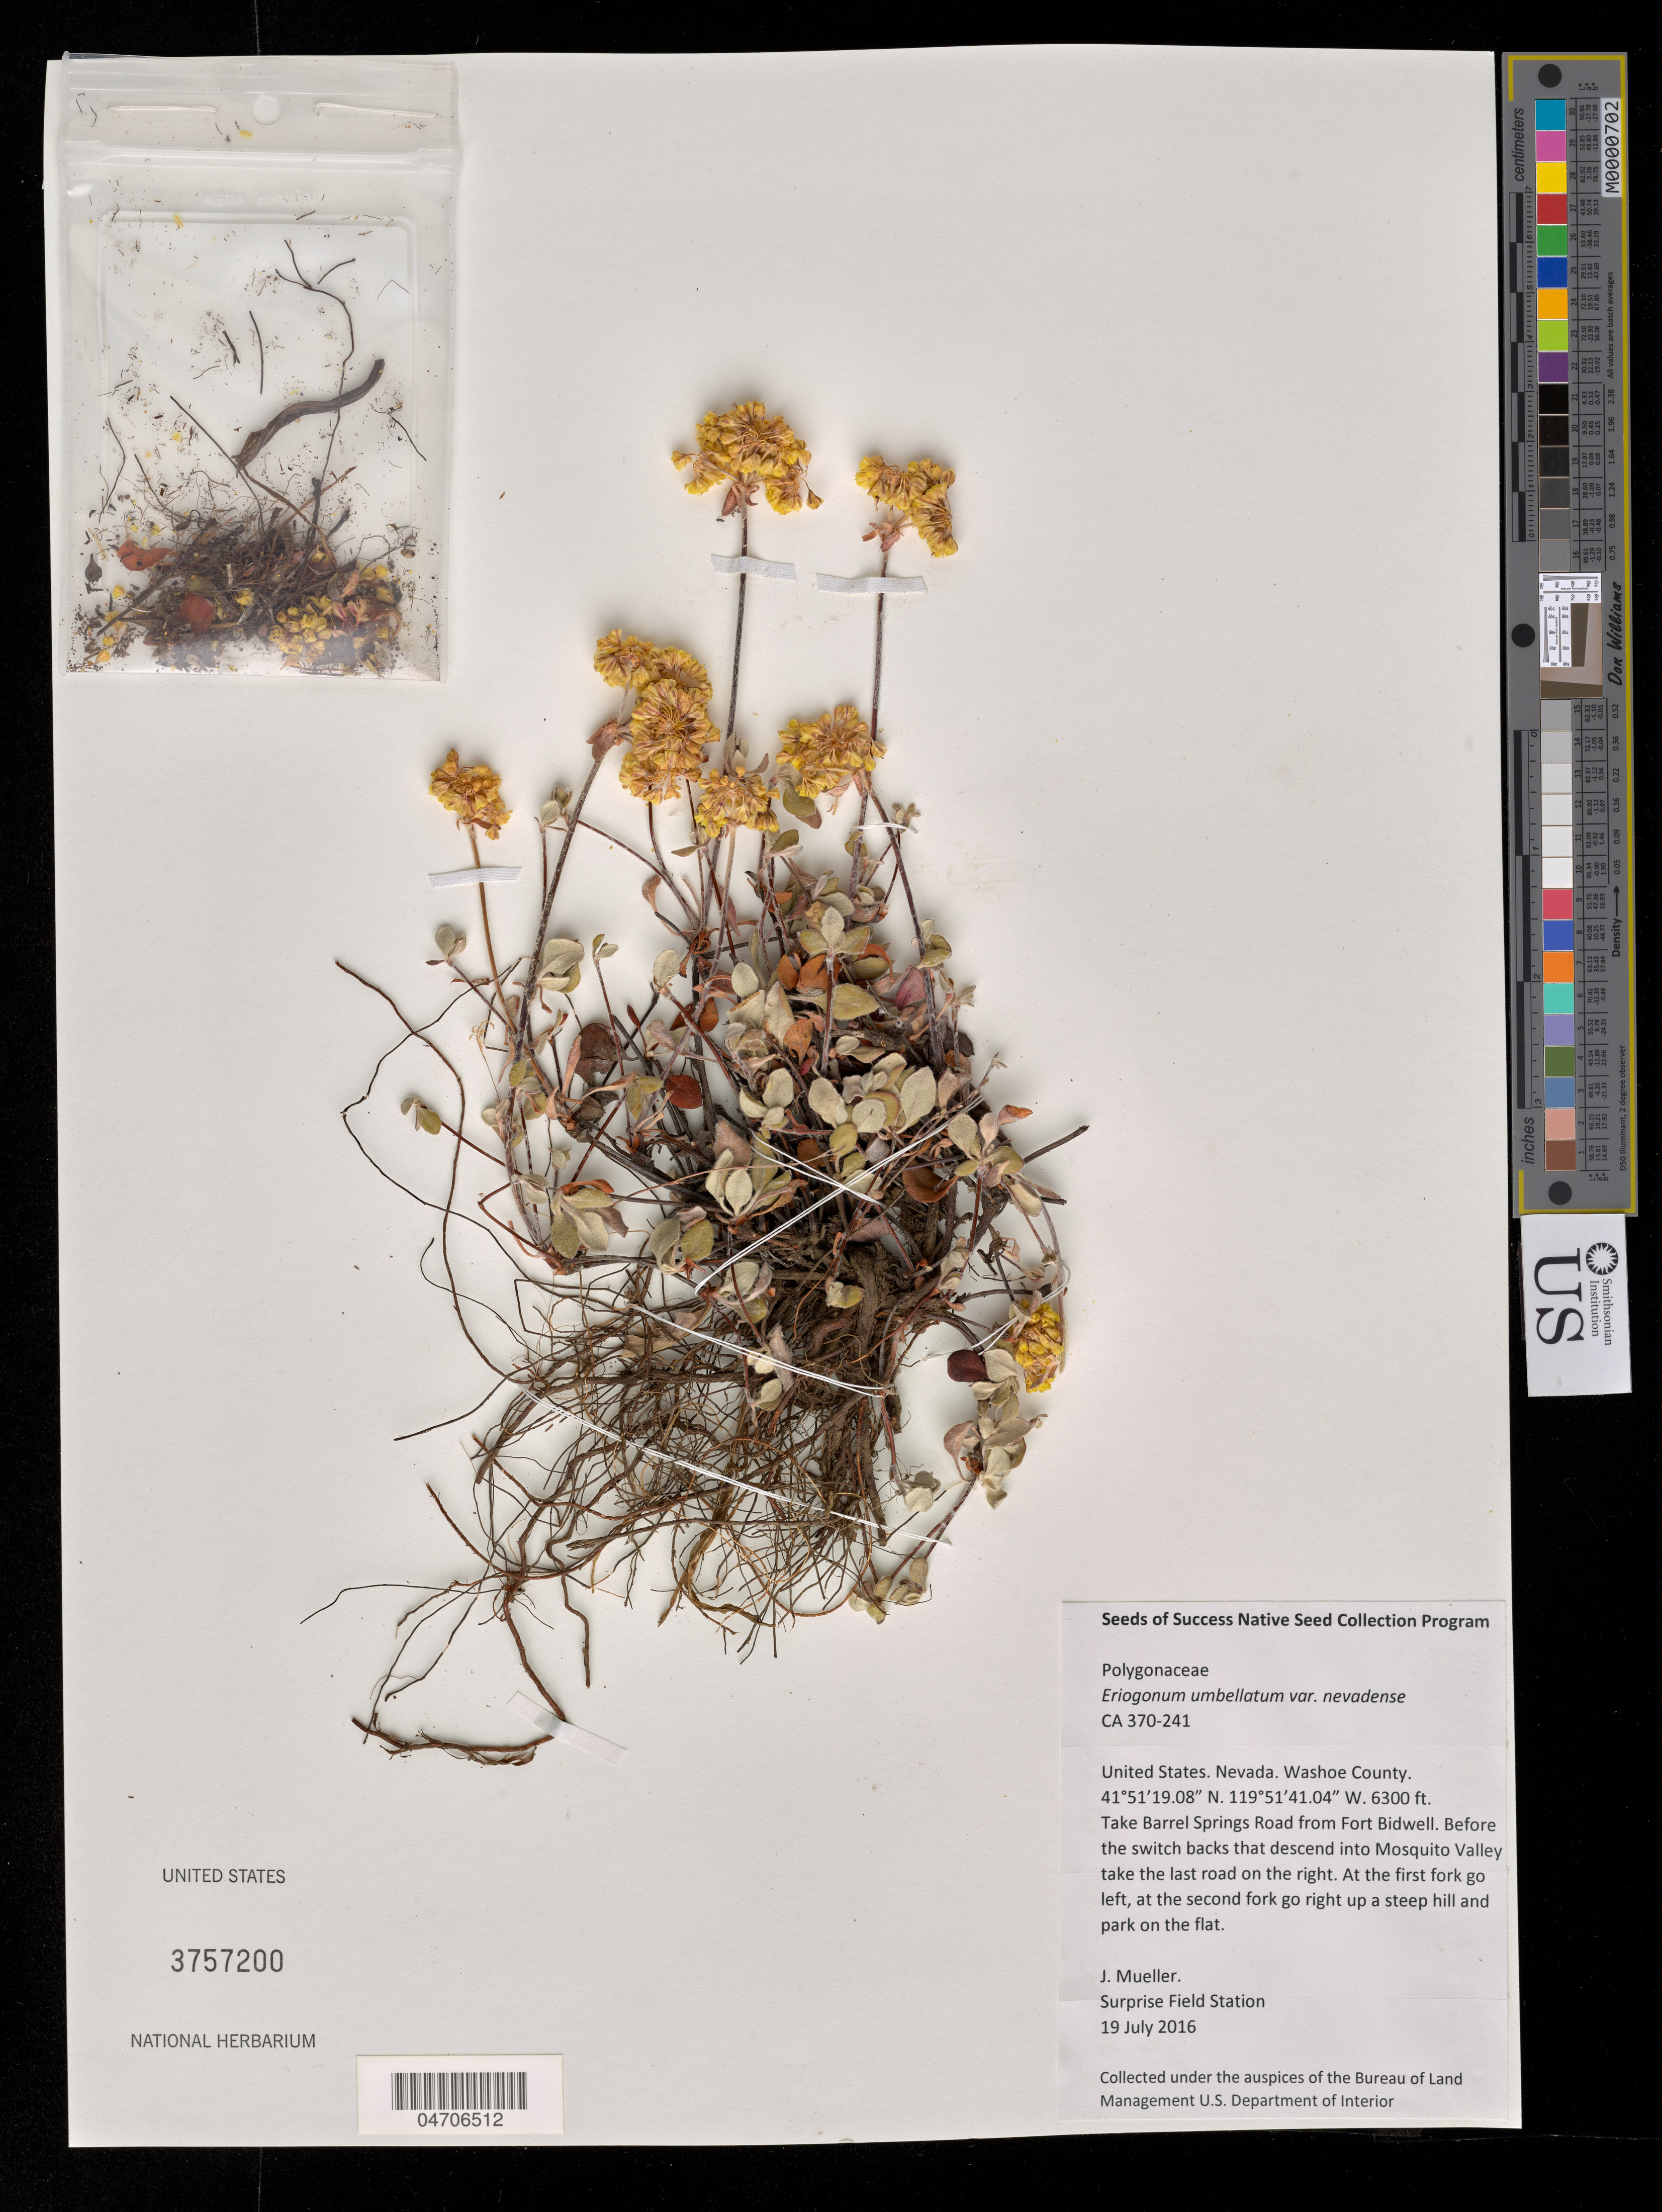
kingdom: Plantae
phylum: Tracheophyta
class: Magnoliopsida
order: Caryophyllales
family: Polygonaceae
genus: Eriogonum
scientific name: Eriogonum umbellatum var. nevadense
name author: Gand.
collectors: J. Mueller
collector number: CA370-241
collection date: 2016-07-19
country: United States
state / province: Nevada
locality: Washoe County. Take Barrel Springs Road from Fort Bidwell. Before the switch backs that descend into Mosquito Valley take the last road on the right. At the first fork go left, at the second fork go right up a steep hill and park on the flat.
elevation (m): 1920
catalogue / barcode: US 3757200